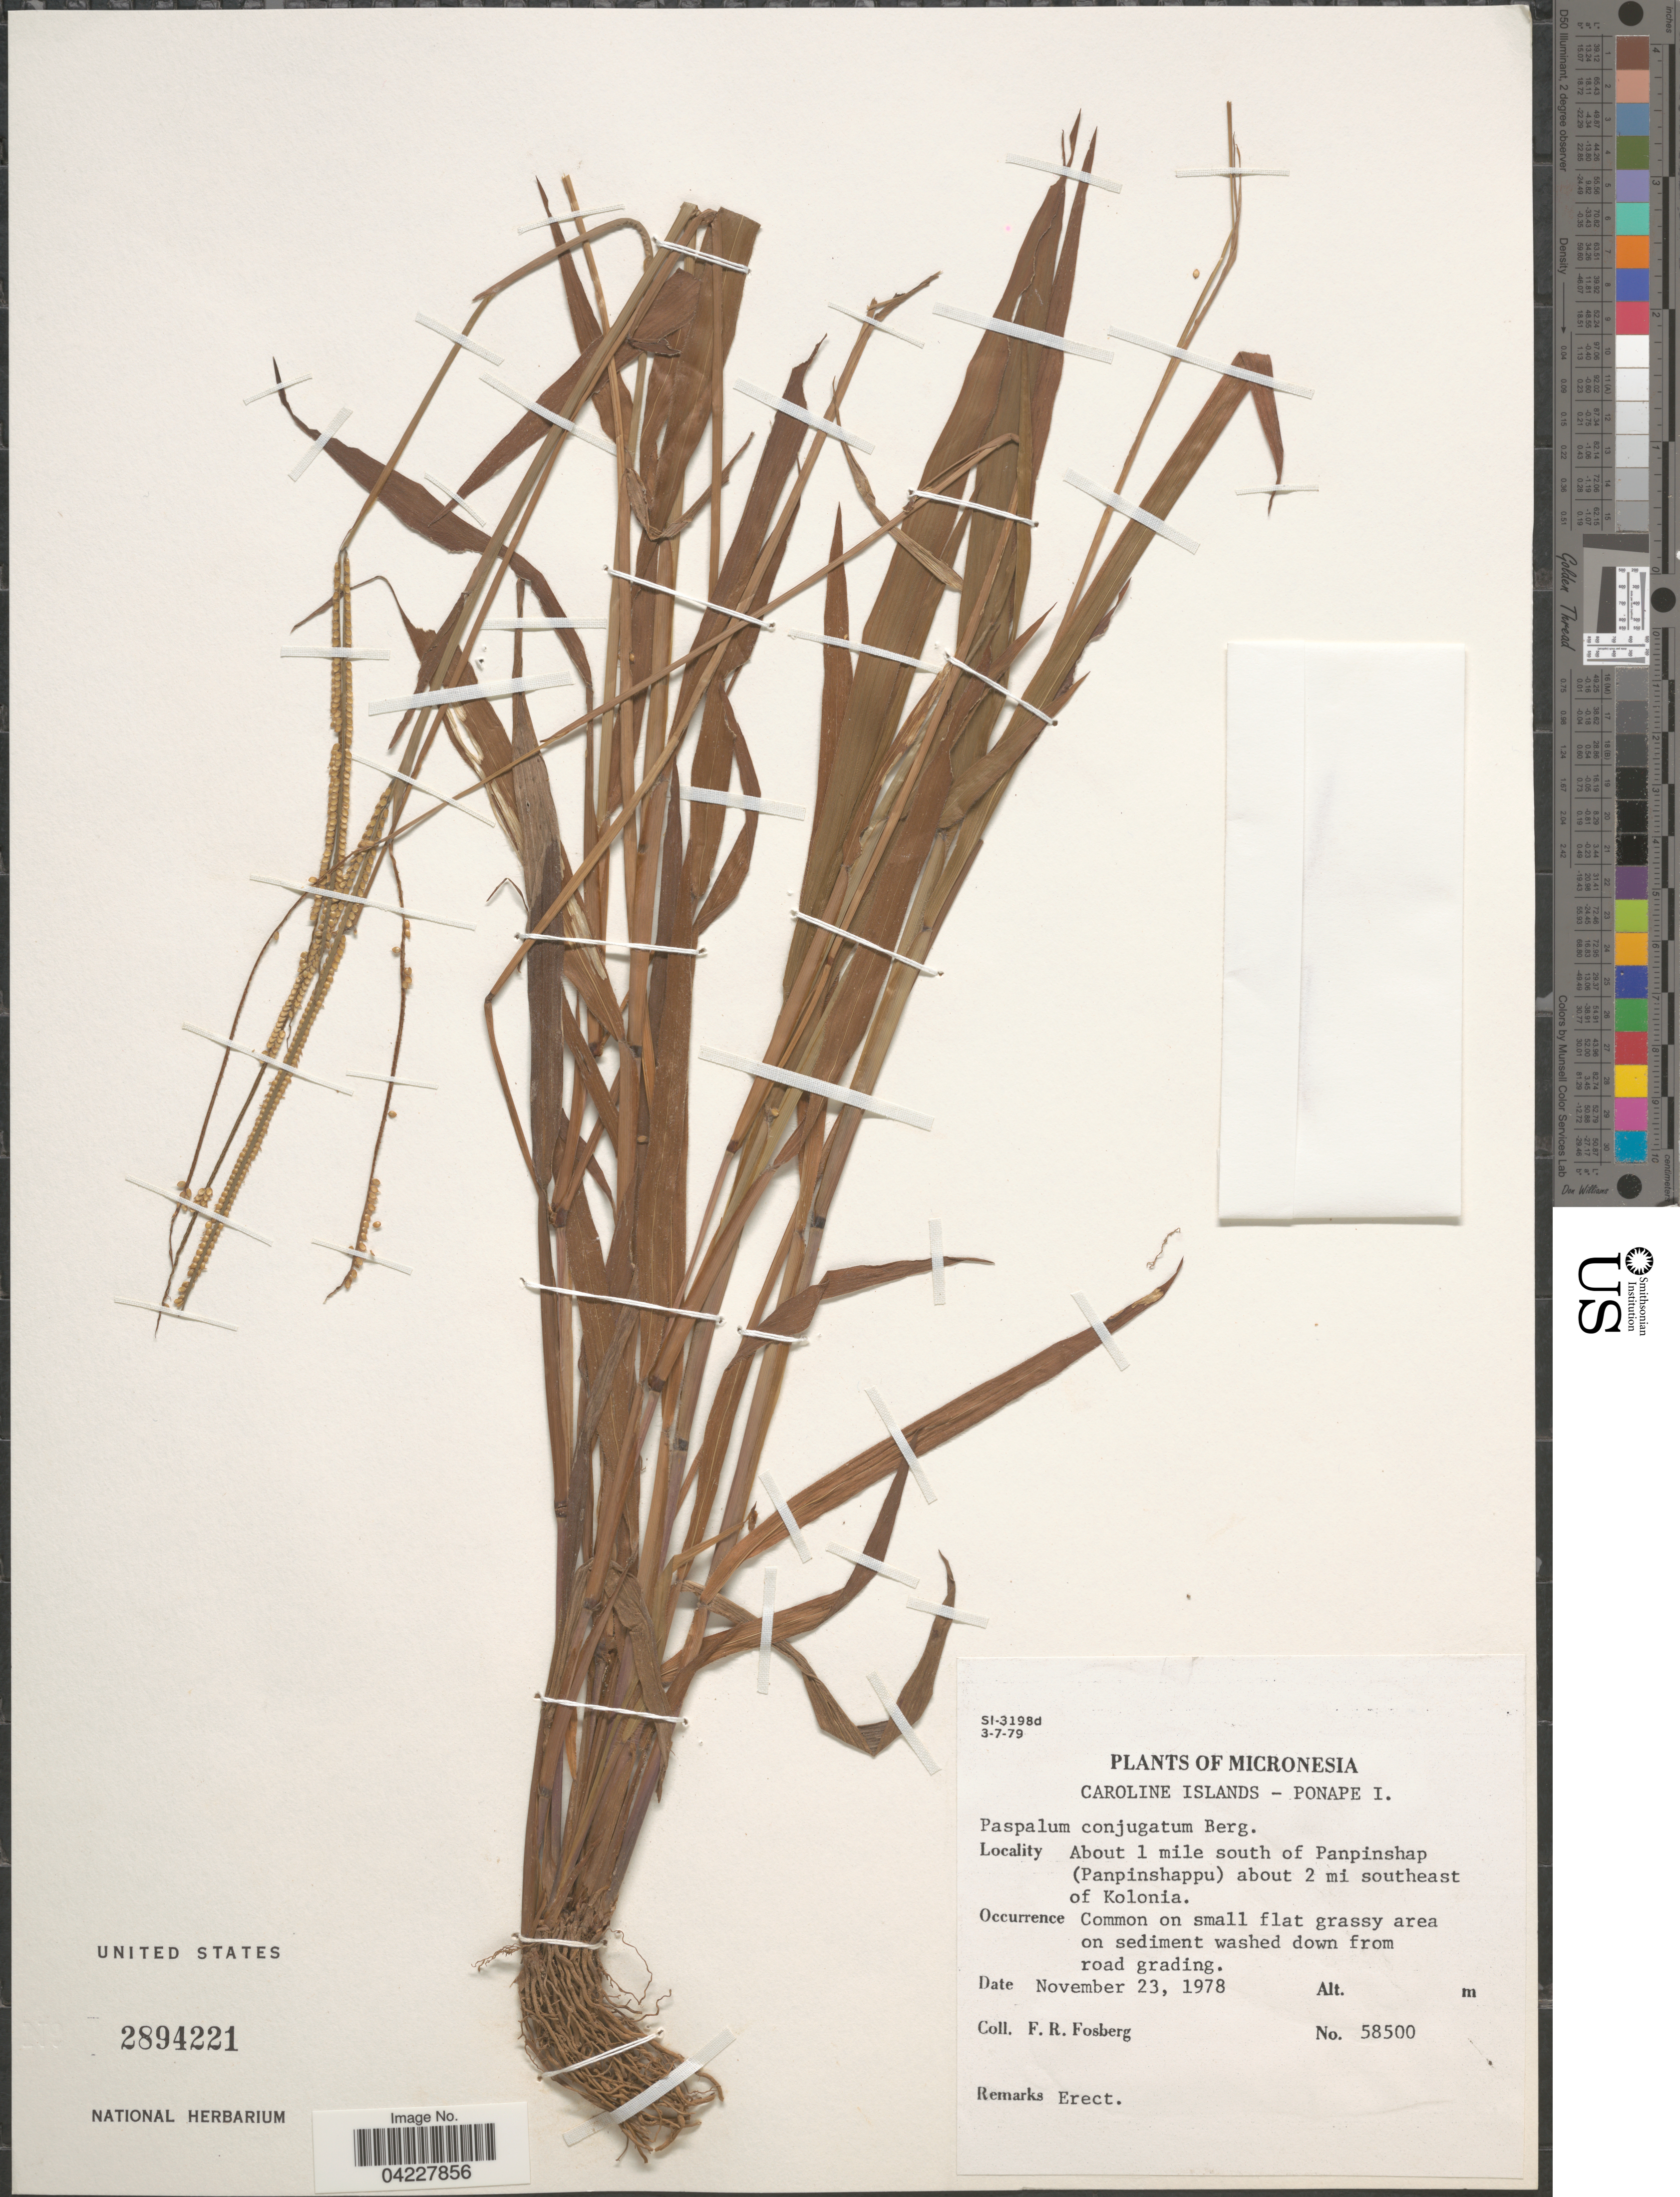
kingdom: Plantae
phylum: Tracheophyta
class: Liliopsida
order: Poales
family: Poaceae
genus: Paspalum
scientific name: Paspalum conjugatum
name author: P.J. Bergius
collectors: F. R. Fosberg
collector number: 58500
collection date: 1978-11-23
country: Micronesia, Federated States of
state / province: Pohnpei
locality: Caroline Islands - Ponape I. About 1 mile south of Panpinshap (Panpinshappu) about 2 mi southeast of Kolonia.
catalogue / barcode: US 2894221